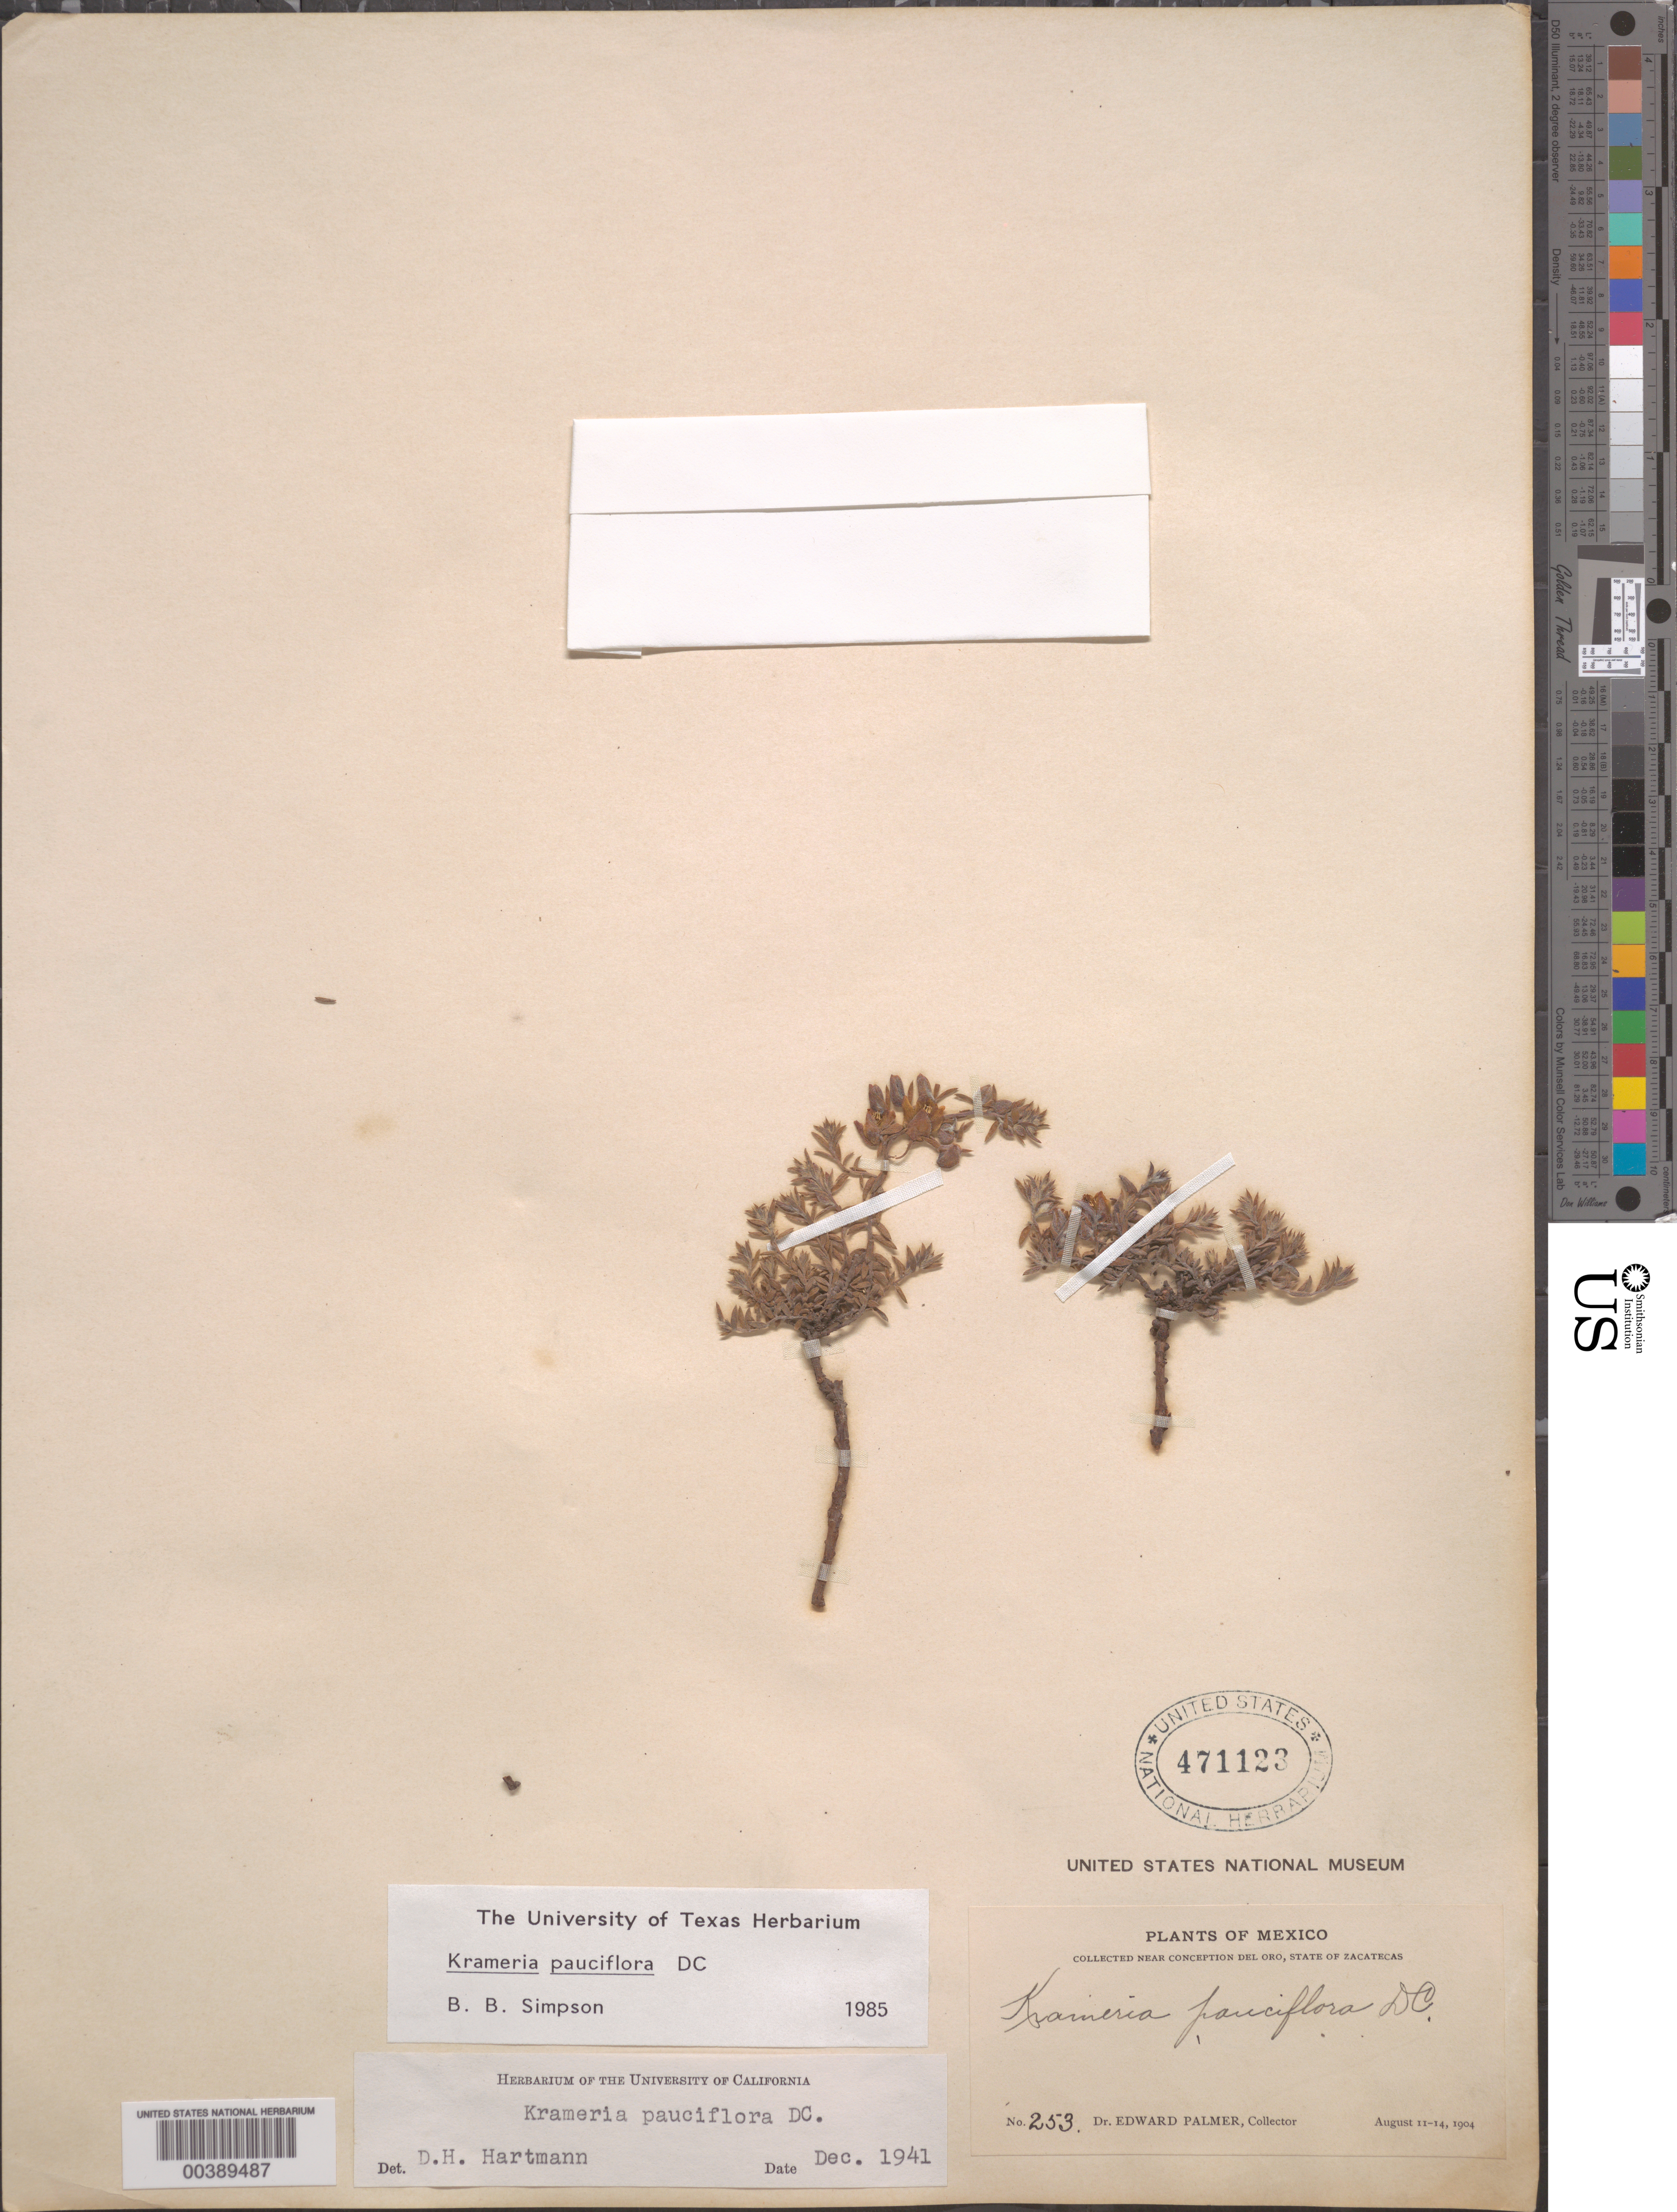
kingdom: Plantae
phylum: Tracheophyta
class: Magnoliopsida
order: Zygophyllales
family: Krameriaceae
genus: Krameria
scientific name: Krameria pauciflora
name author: DC.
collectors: E. Palmer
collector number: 253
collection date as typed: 11 Aug 1904 to 14 Aug 1904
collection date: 1904-08-11/1904-08-14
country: Mexico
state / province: Zacatecas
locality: Near conception del oro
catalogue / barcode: US 471123